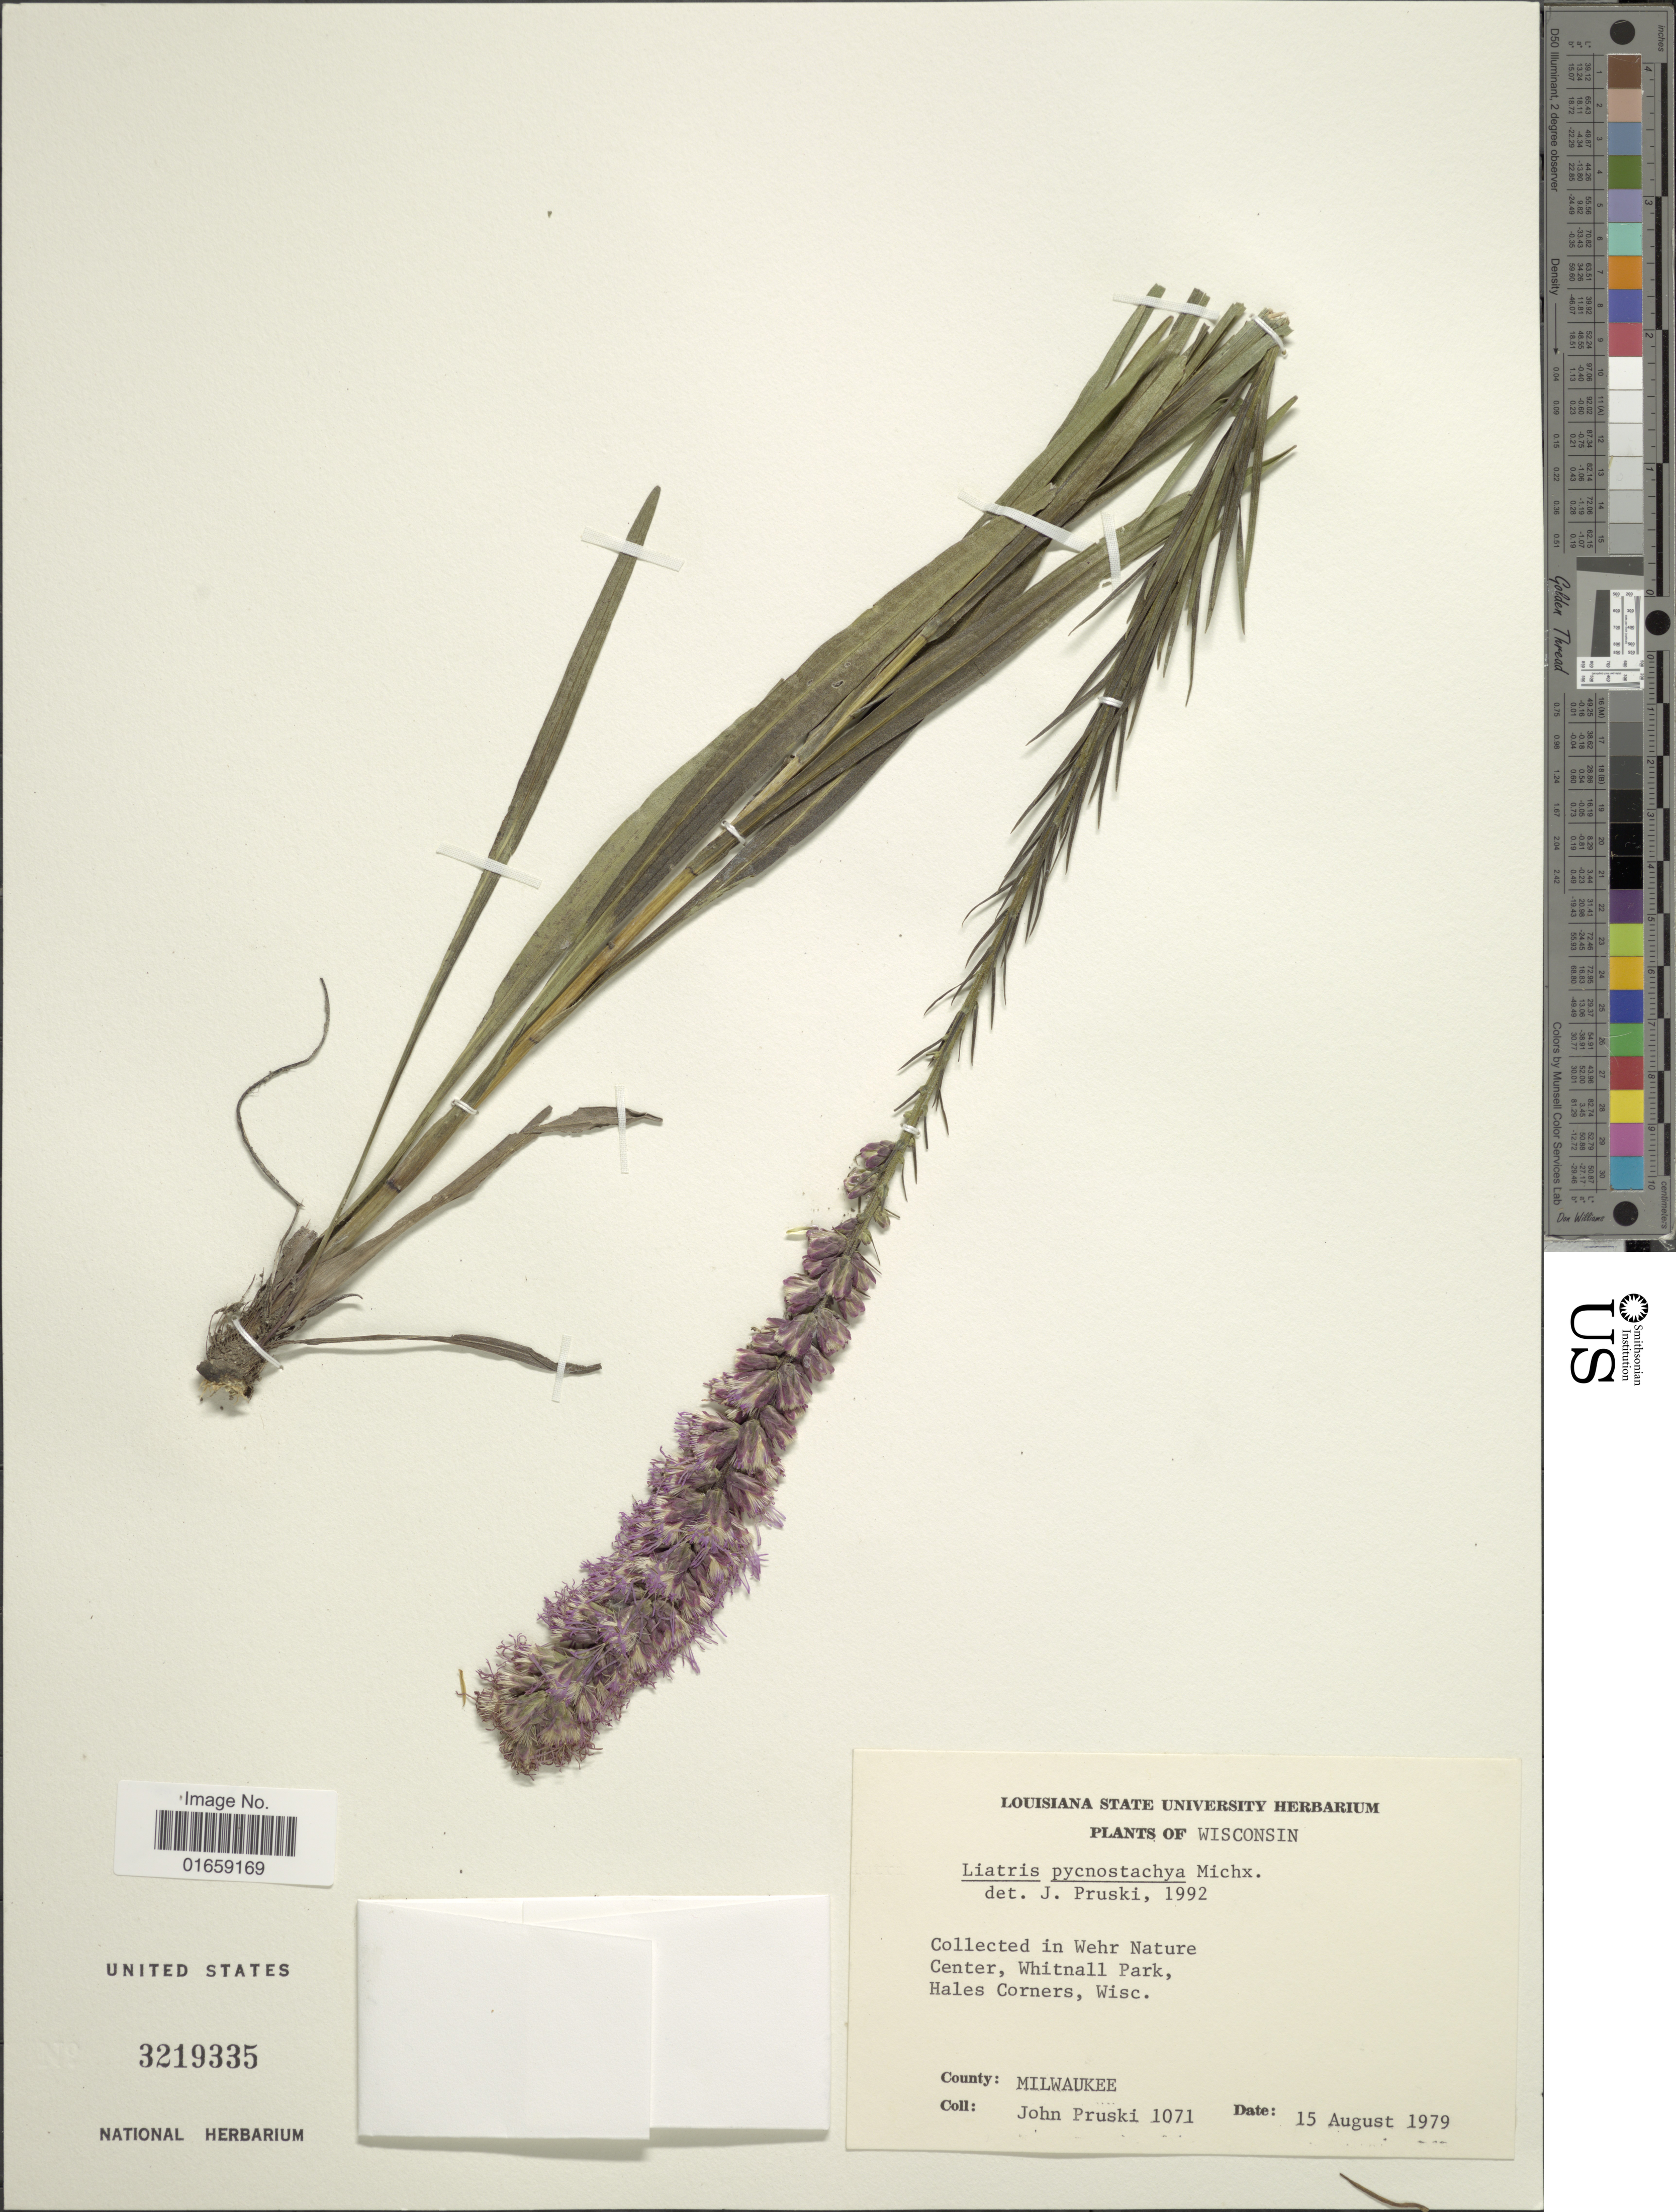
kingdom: Plantae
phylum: Tracheophyta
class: Magnoliopsida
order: Asterales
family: Asteraceae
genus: Liatris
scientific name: Liatris pycnostachya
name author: Michx.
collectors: J. F. Pruski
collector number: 1071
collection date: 1979-08-15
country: United States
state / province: Wisconsin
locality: In wehr Nature Center, Whitnall Park, Hales Corners, Wisc. County: Milwaukee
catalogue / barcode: US 3219335